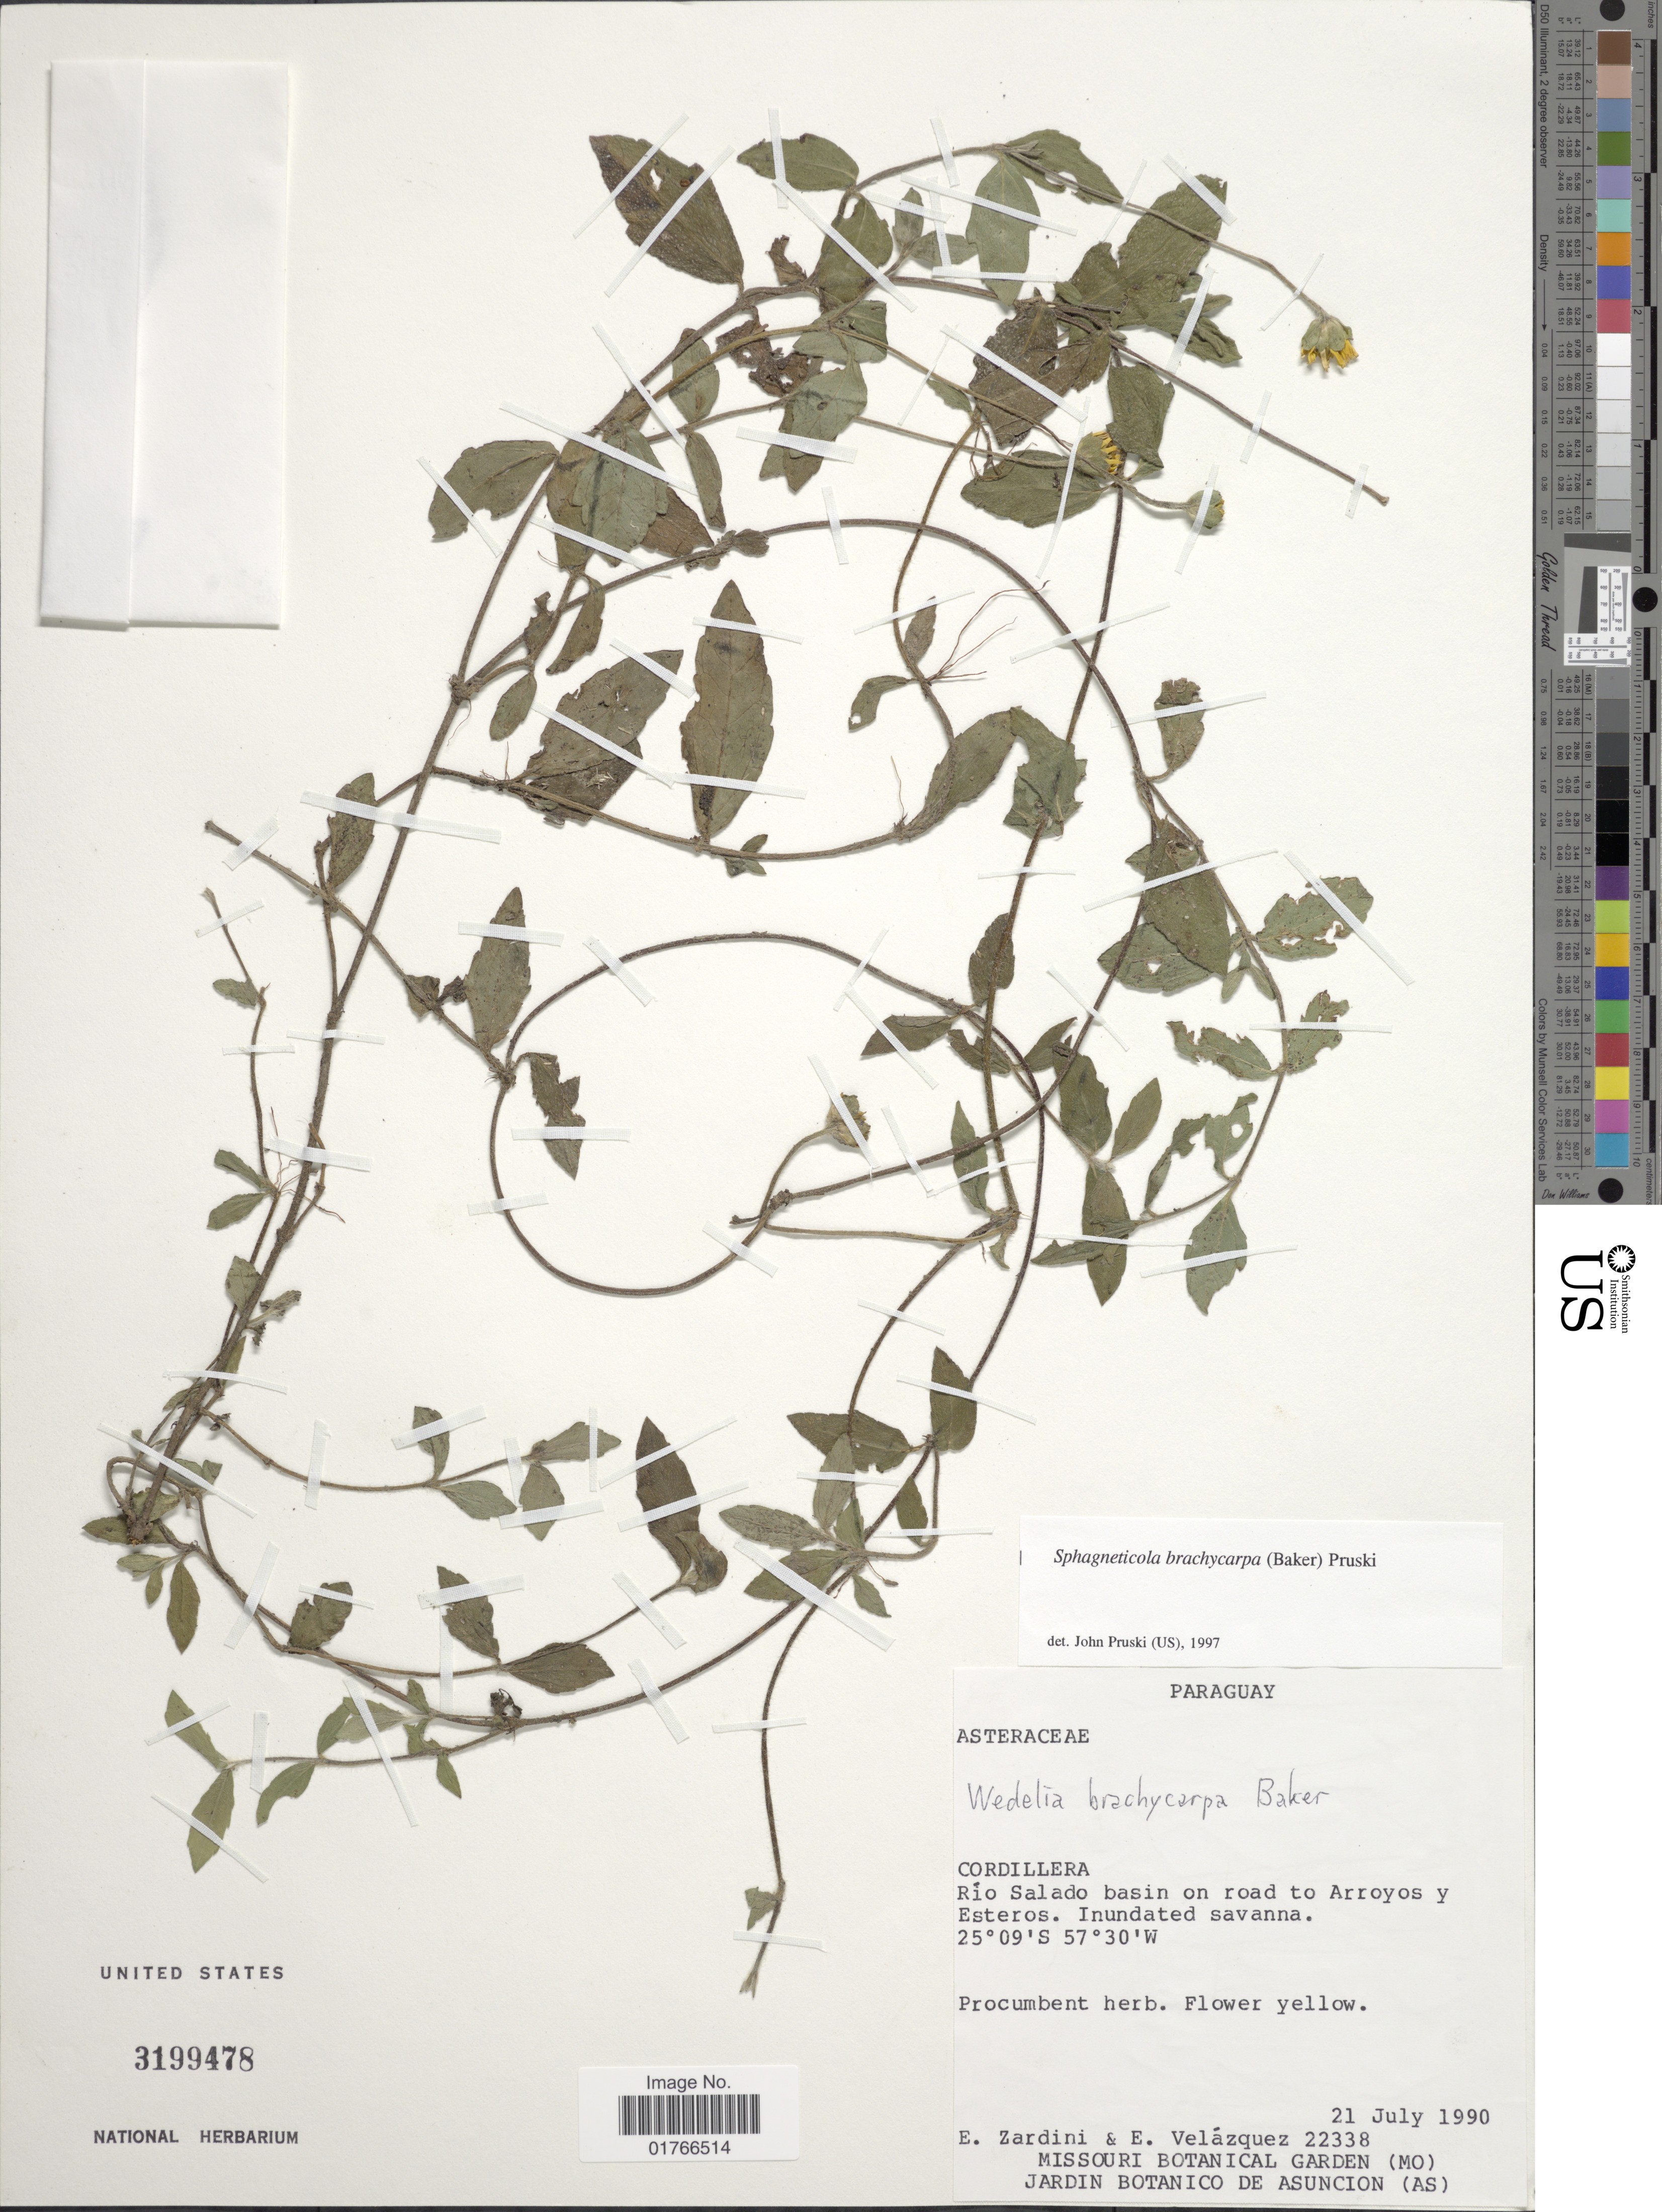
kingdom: Plantae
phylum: Tracheophyta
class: Magnoliopsida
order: Asterales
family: Asteraceae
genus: Sphagneticola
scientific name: Sphagneticola brachycarpa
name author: (Baker) Pruski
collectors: E. M. Zardini & E. Velazquez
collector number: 22338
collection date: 1990-07-21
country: Paraguay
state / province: Cordillera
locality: Rio Salado basin on road to Arroyos y Esteros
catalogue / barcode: US 3199478